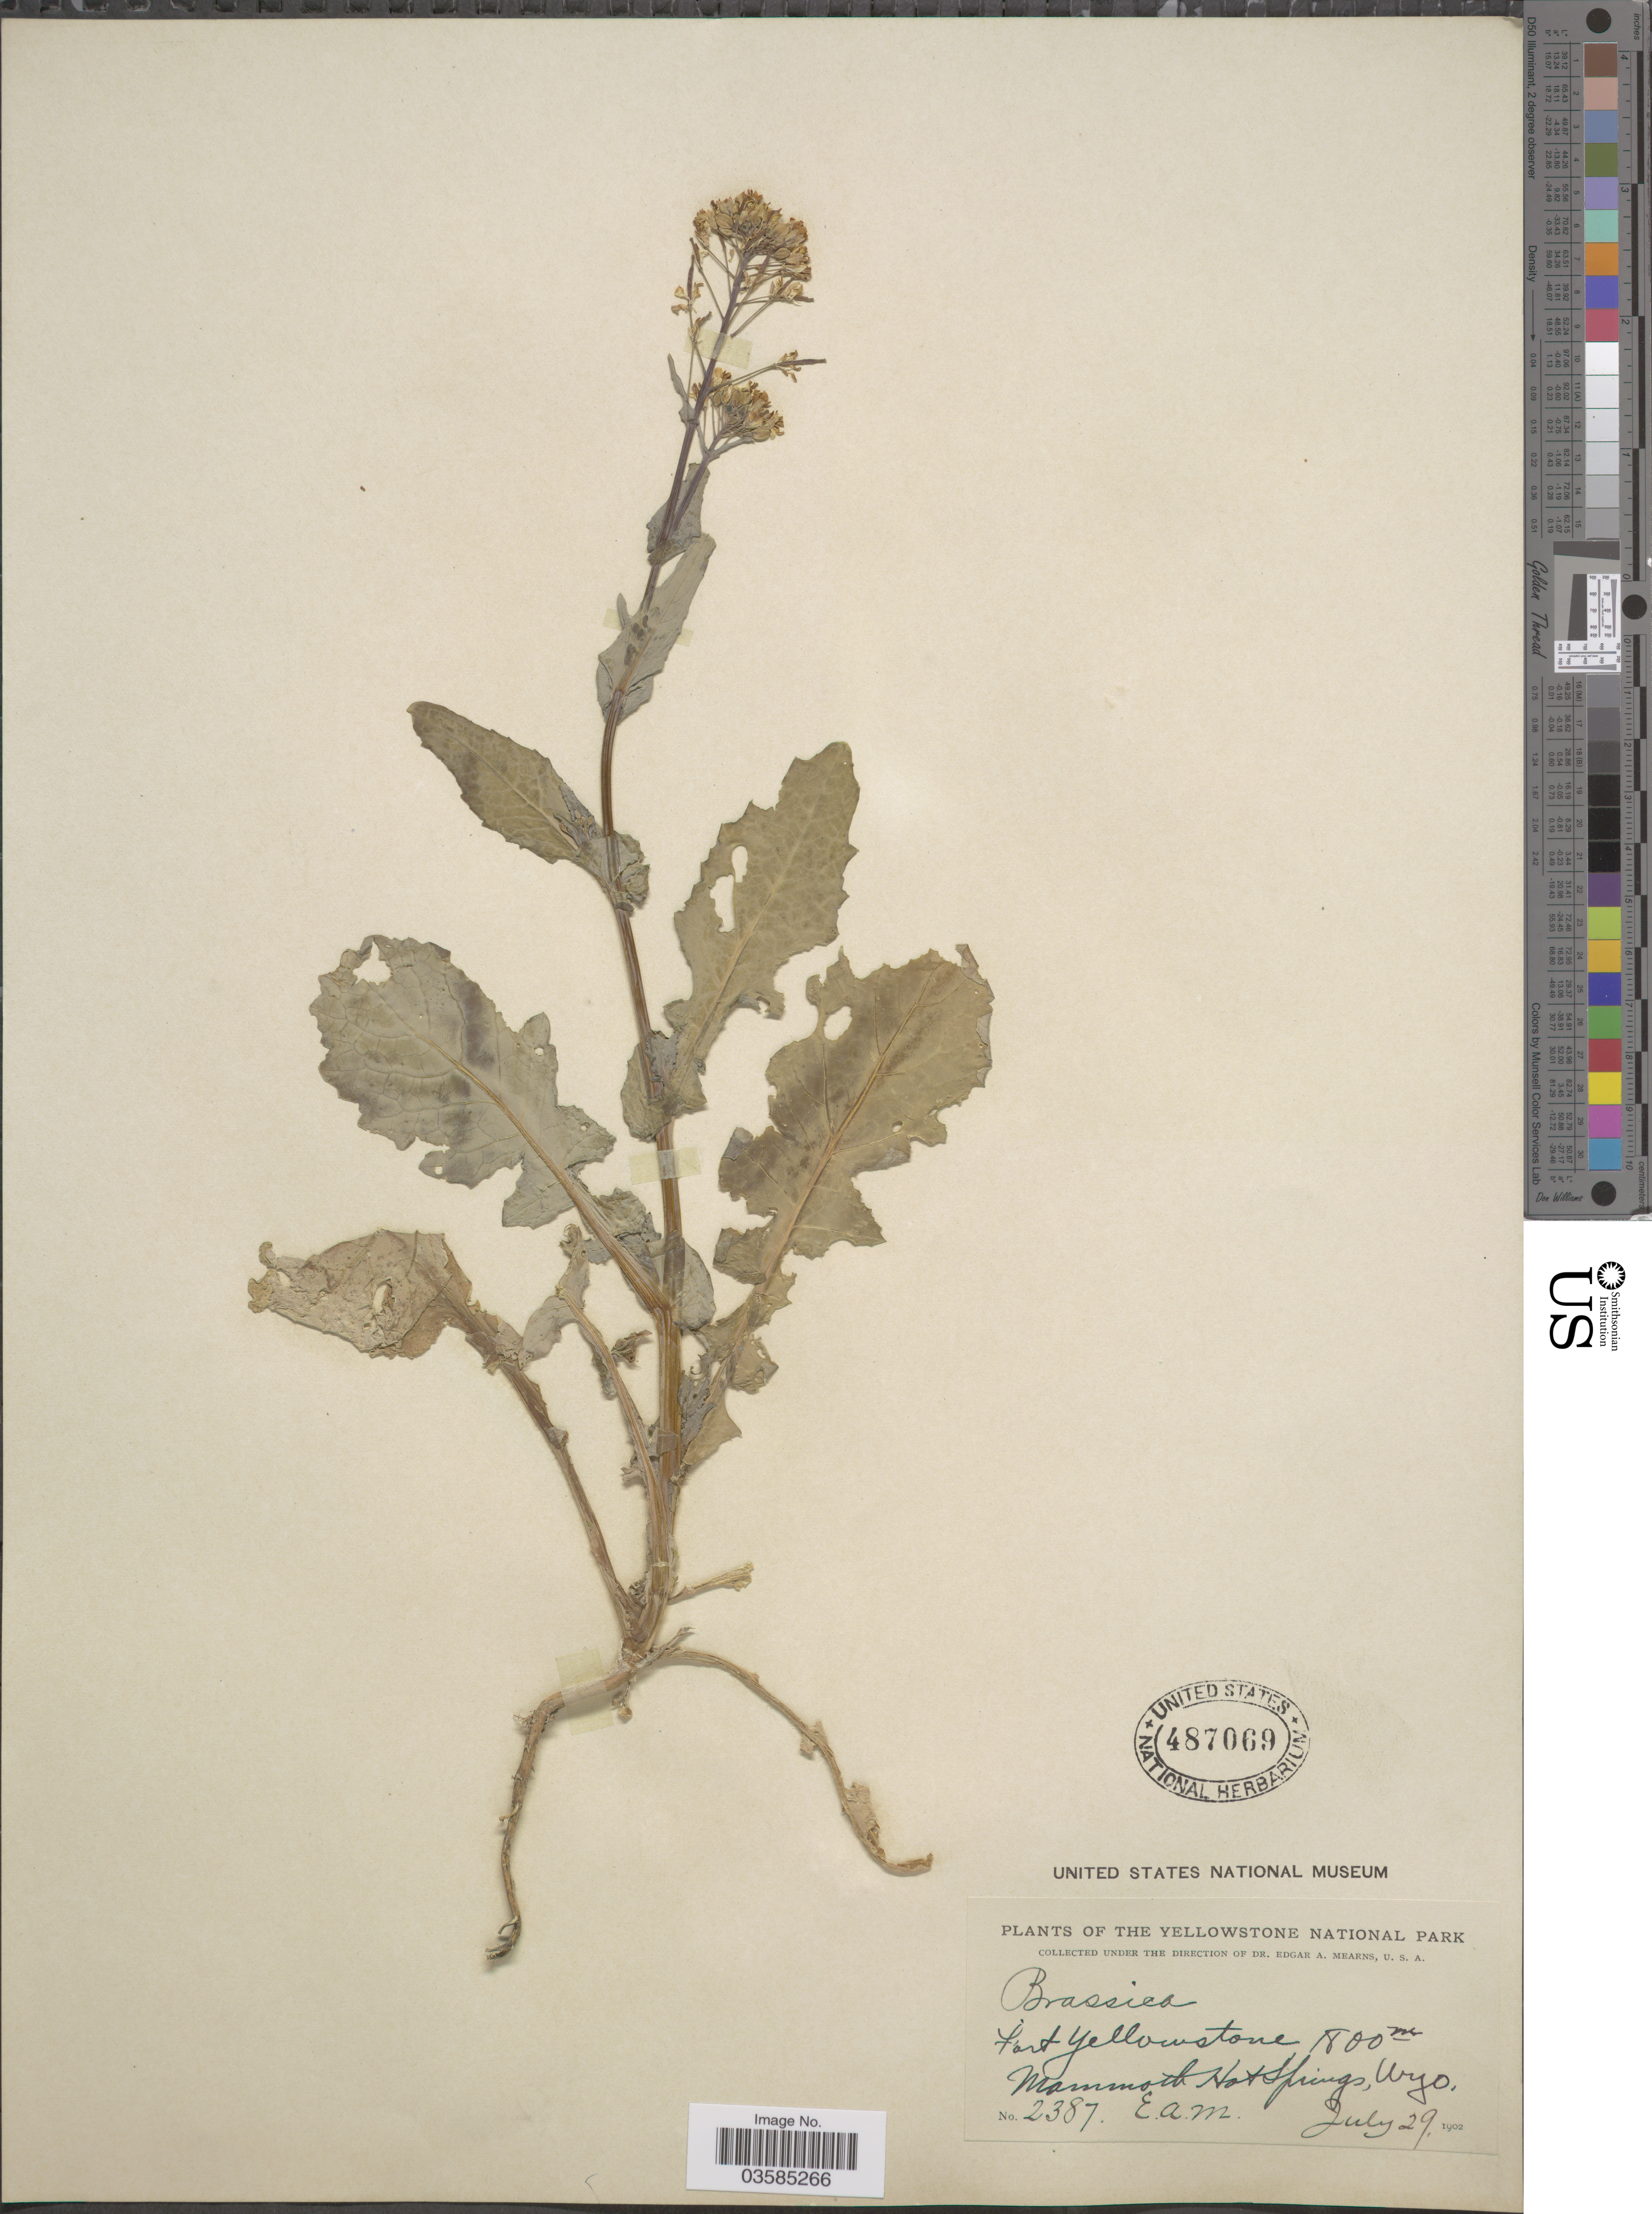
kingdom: Plantae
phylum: Tracheophyta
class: Magnoliopsida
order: Brassicales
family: Brassicaceae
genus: Brassica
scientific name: Brassica sp.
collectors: E. A. Mearns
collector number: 2387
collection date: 1902-07-29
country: United States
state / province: Wyoming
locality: Yellowstone National Park. Fort Yellowstone, Mammoth Hot Springs.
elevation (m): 1800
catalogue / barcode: US 487069